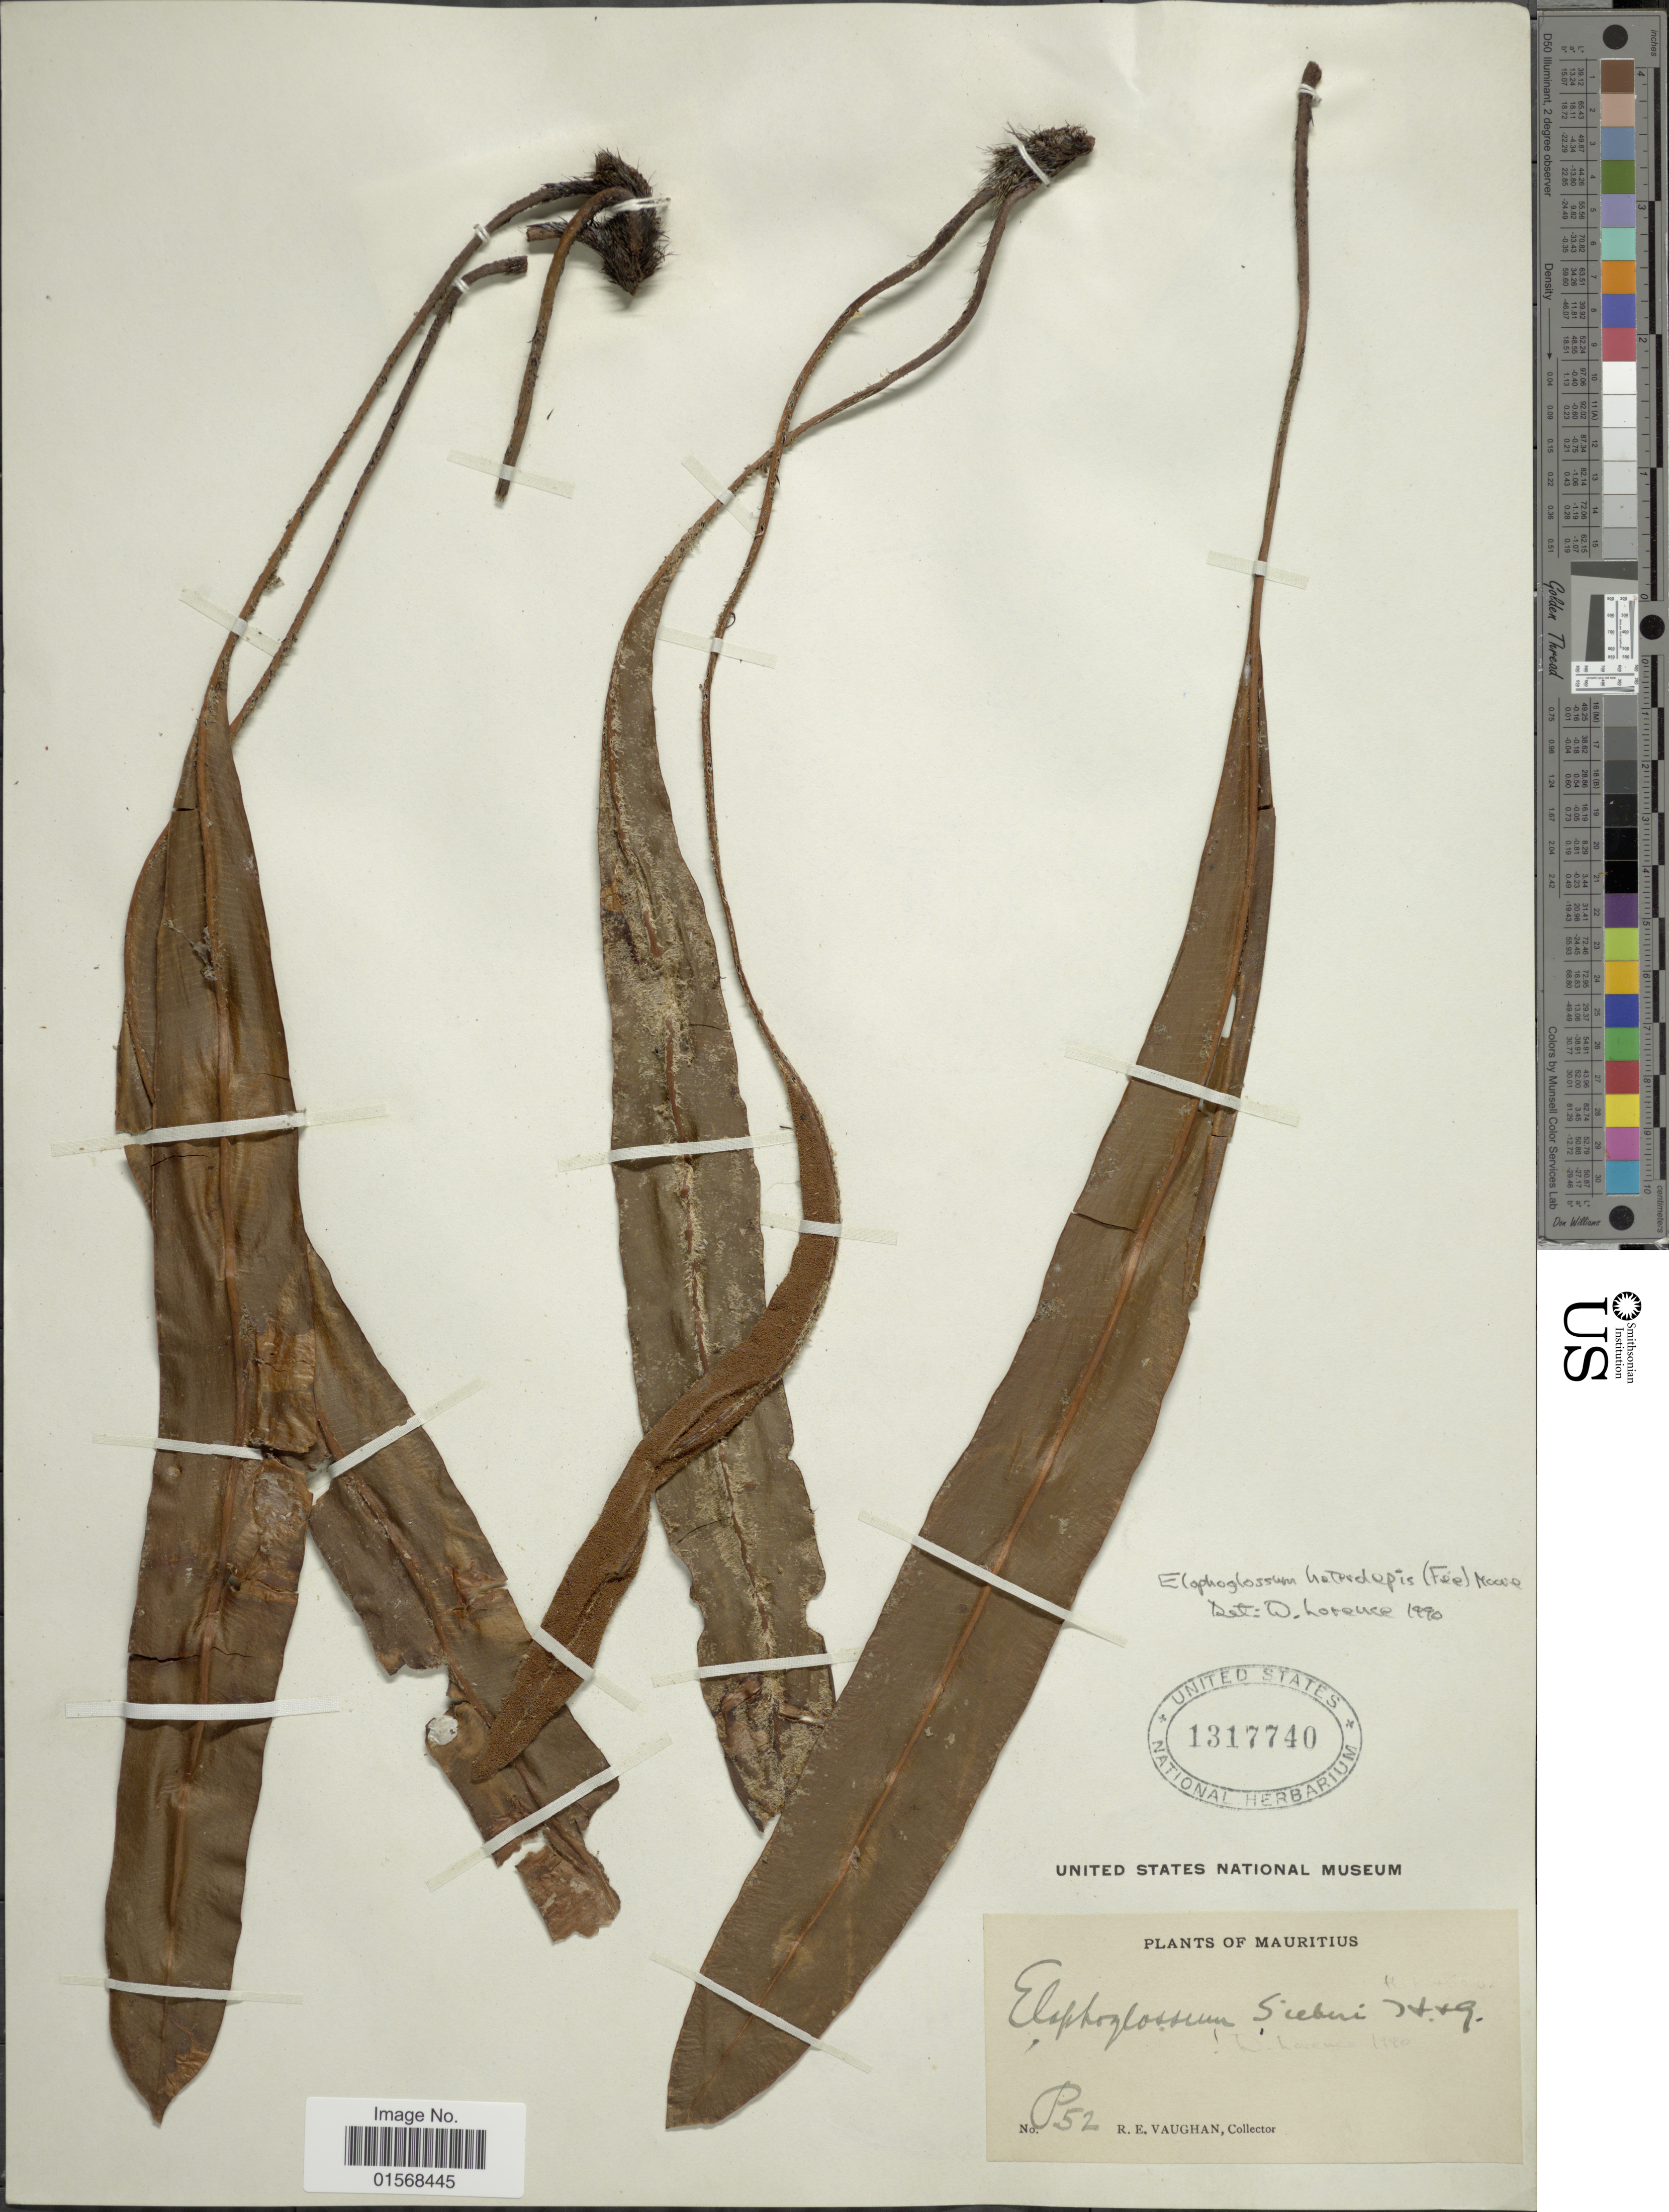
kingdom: Plantae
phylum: Tracheophyta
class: Polypodiopsida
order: Polypodiales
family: Dryopteridaceae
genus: Elaphoglossum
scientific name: Elaphoglossum heterolepis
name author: (Fée) T. Moore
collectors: R. Vaughan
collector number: P52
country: Mauritius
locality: Mauritius.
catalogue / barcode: US 1317740